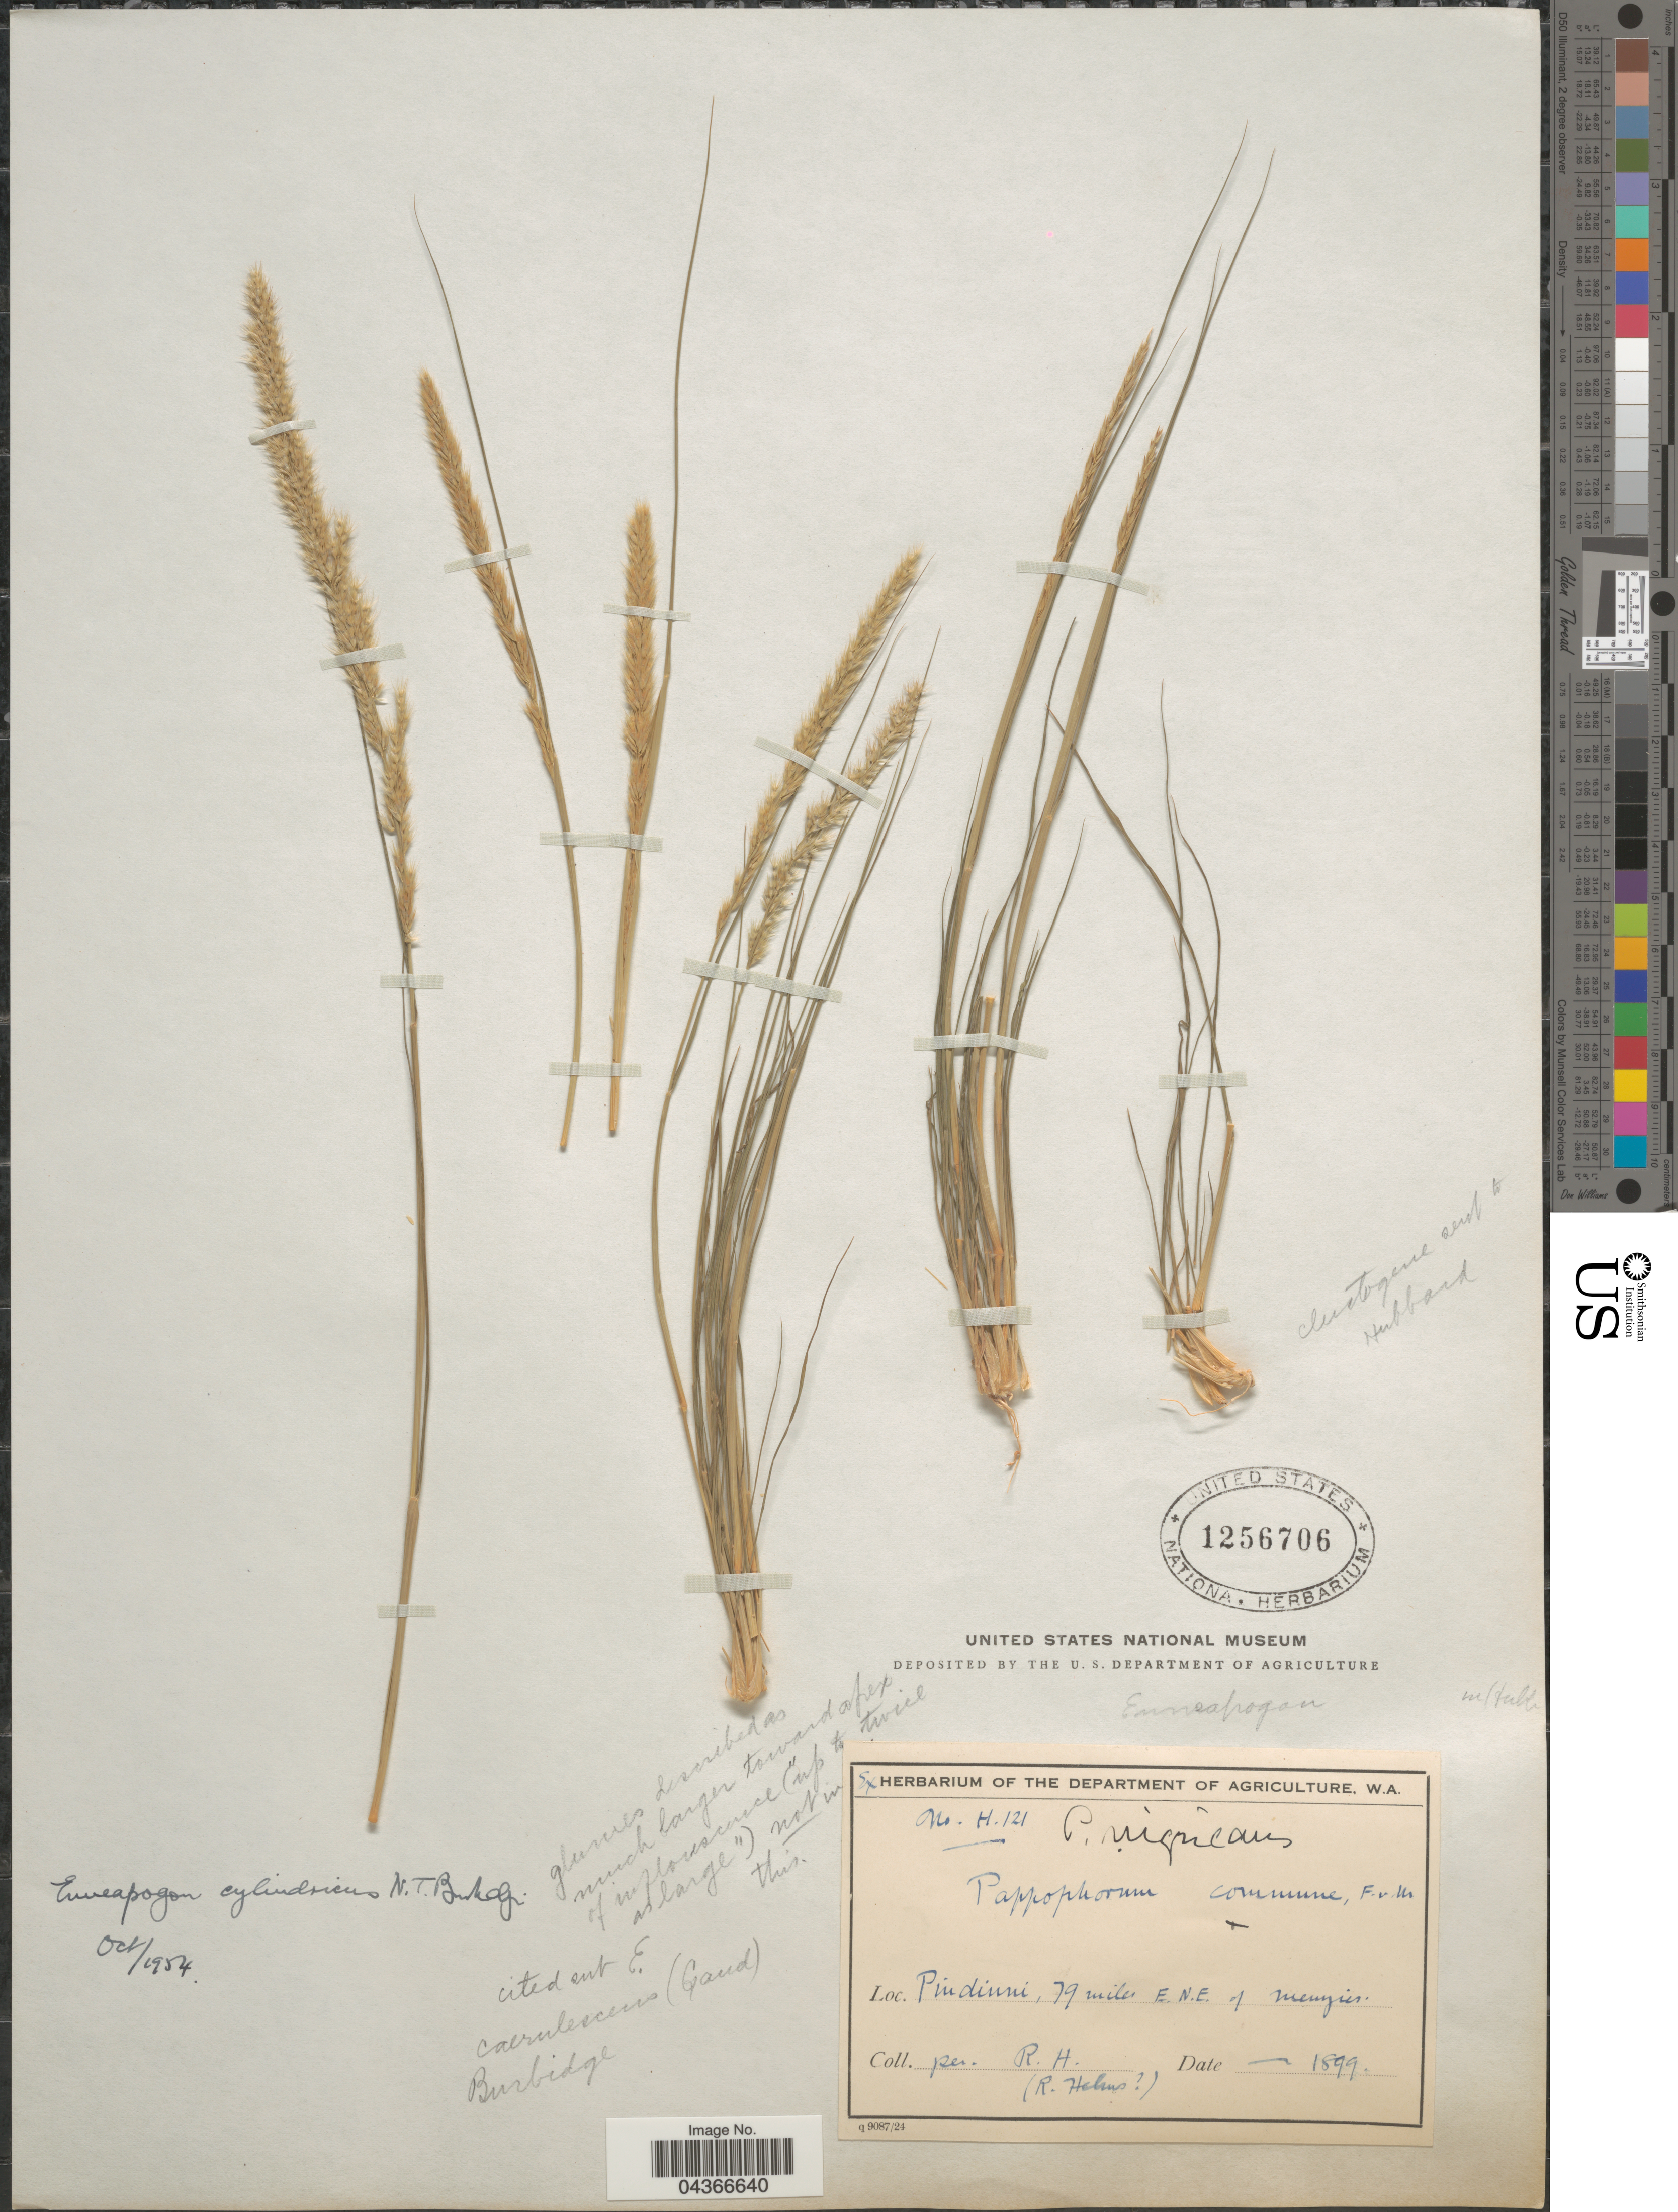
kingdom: Plantae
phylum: Tracheophyta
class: Liliopsida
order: Poales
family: Poaceae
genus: Enneapogon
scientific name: Enneapogon cylindricus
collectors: R. Helms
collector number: H.121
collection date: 1899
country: Australia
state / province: Western Australia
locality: Pindinni, 79 miles E.N.E. of Menzies.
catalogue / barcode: US 1256706